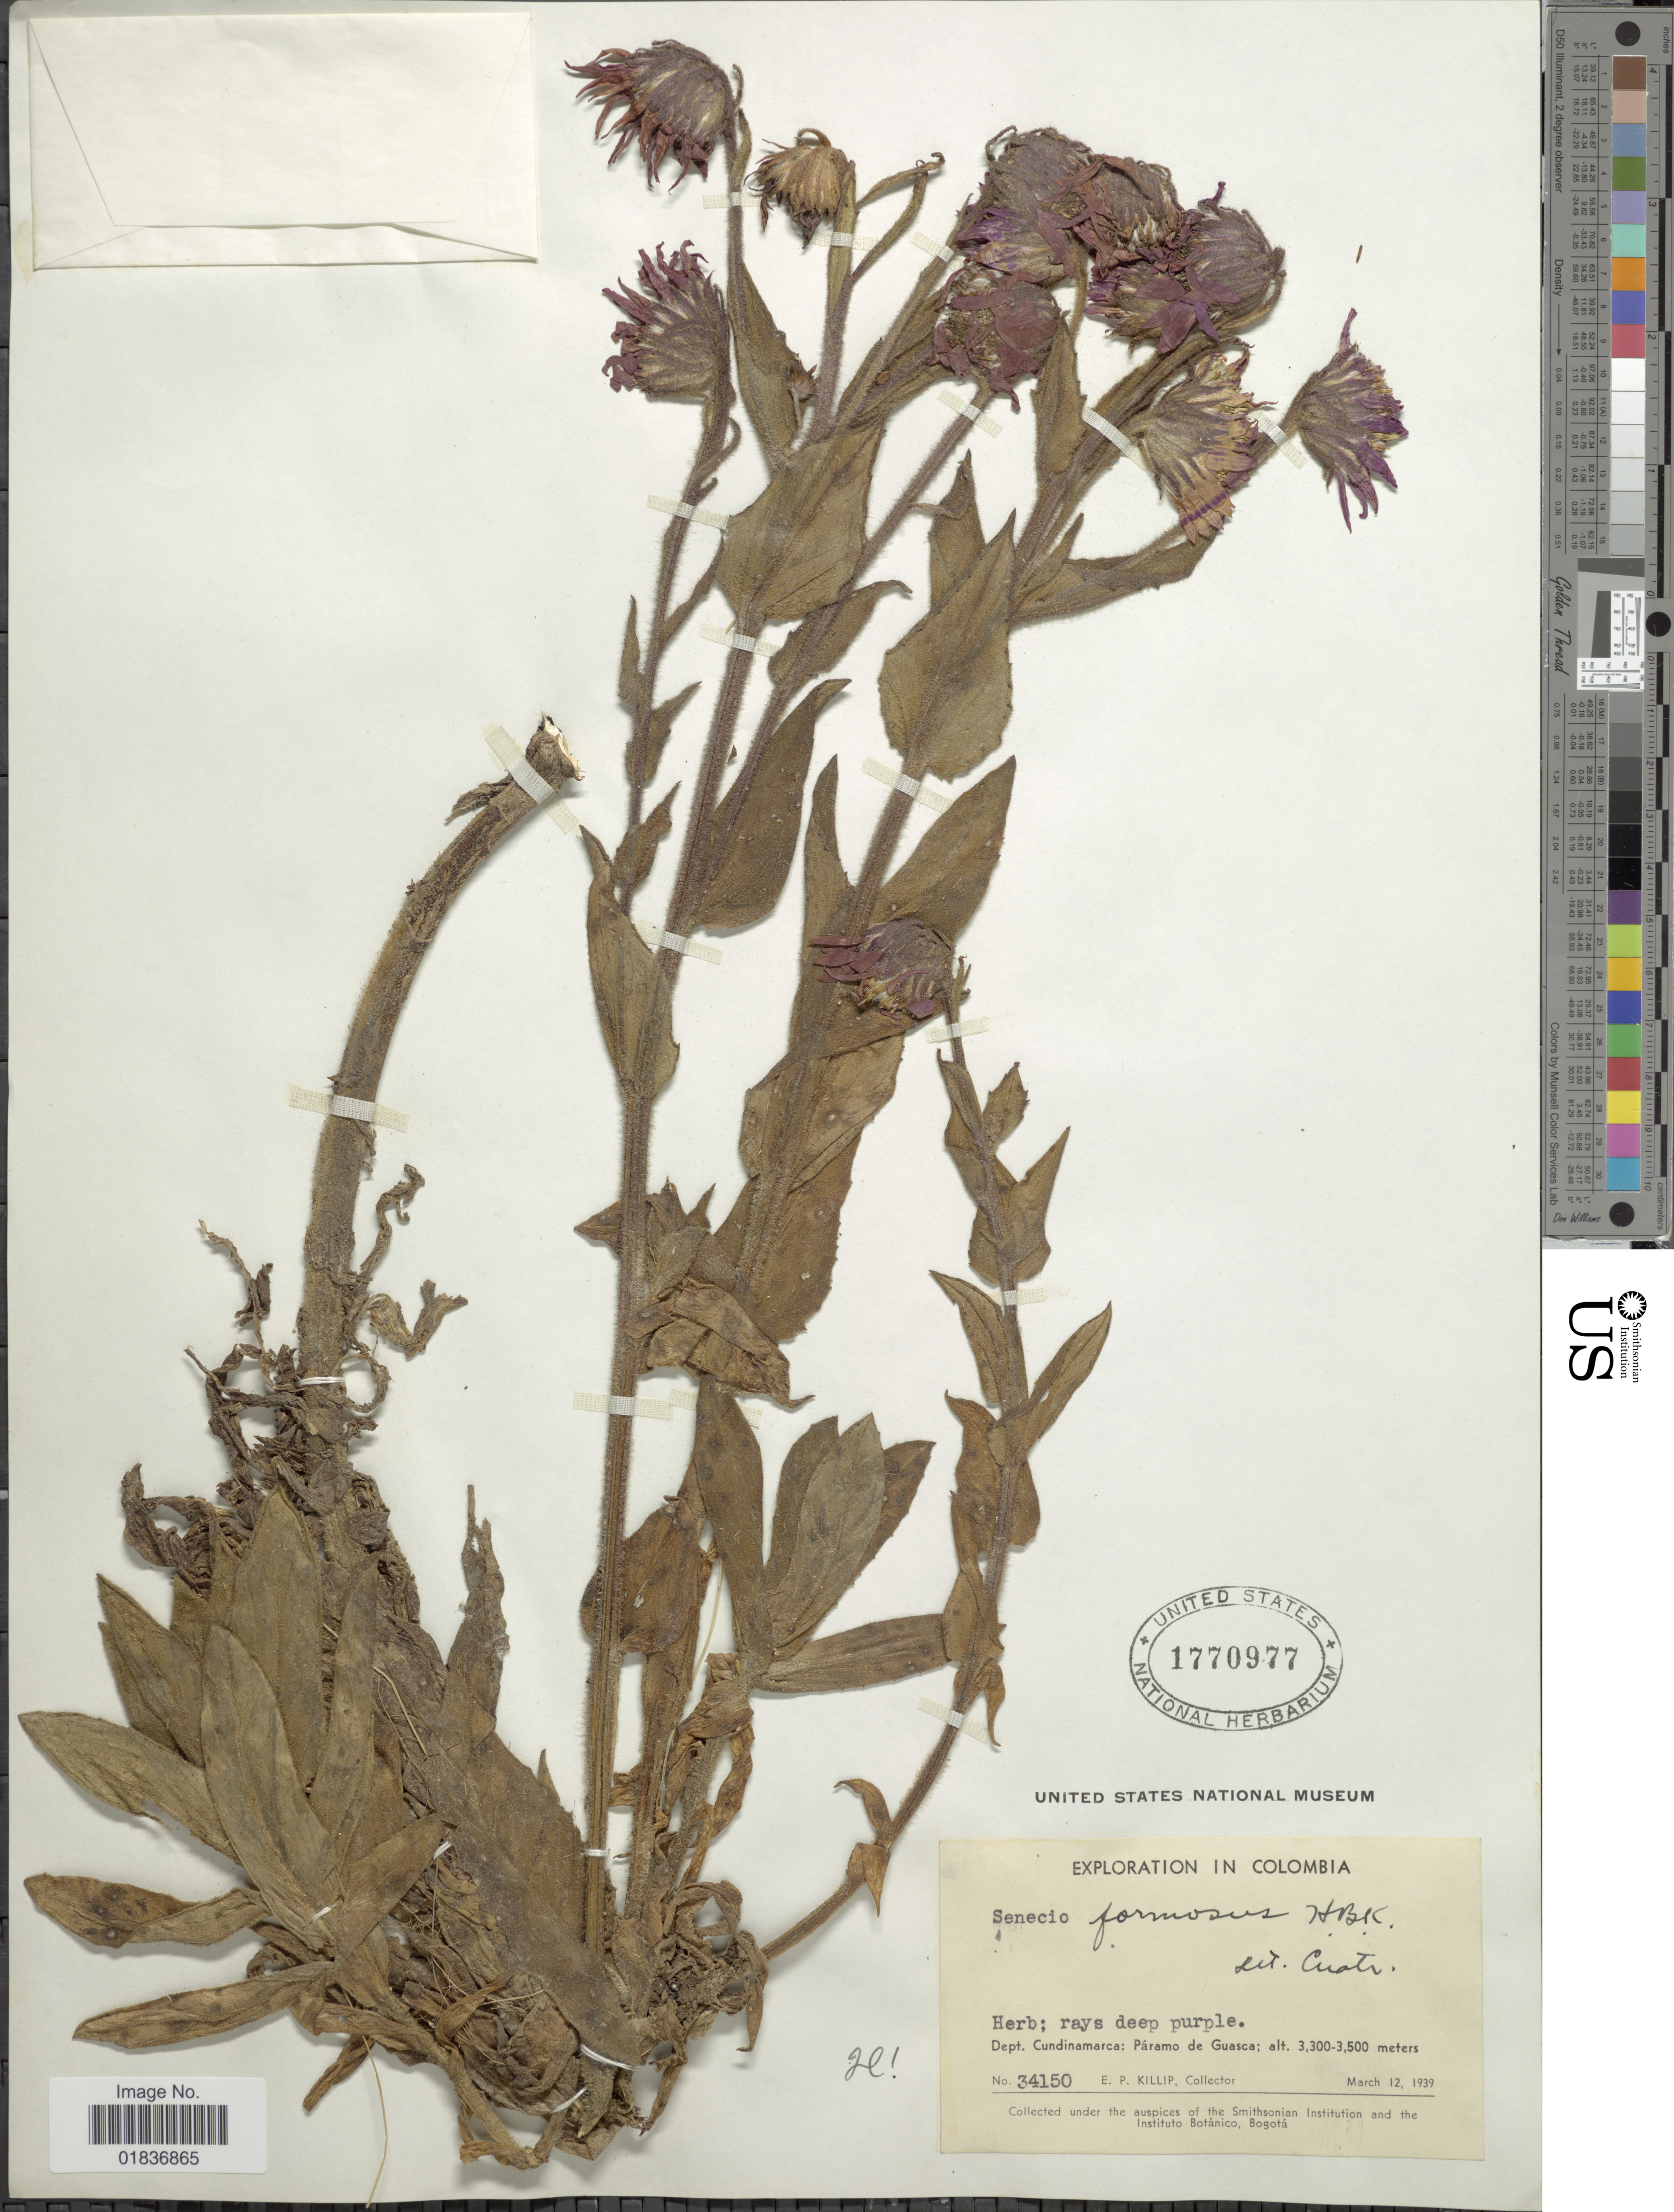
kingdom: Plantae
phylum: Tracheophyta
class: Magnoliopsida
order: Asterales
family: Asteraceae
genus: Senecio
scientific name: Senecio wedglacialis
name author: Cuatrec.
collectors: E. P. Killip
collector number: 34150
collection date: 1939-03-12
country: Colombia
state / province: Cundinamarca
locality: Dept. Cundinamarca: Paramo de Guasxa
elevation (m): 3300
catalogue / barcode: US 1770977